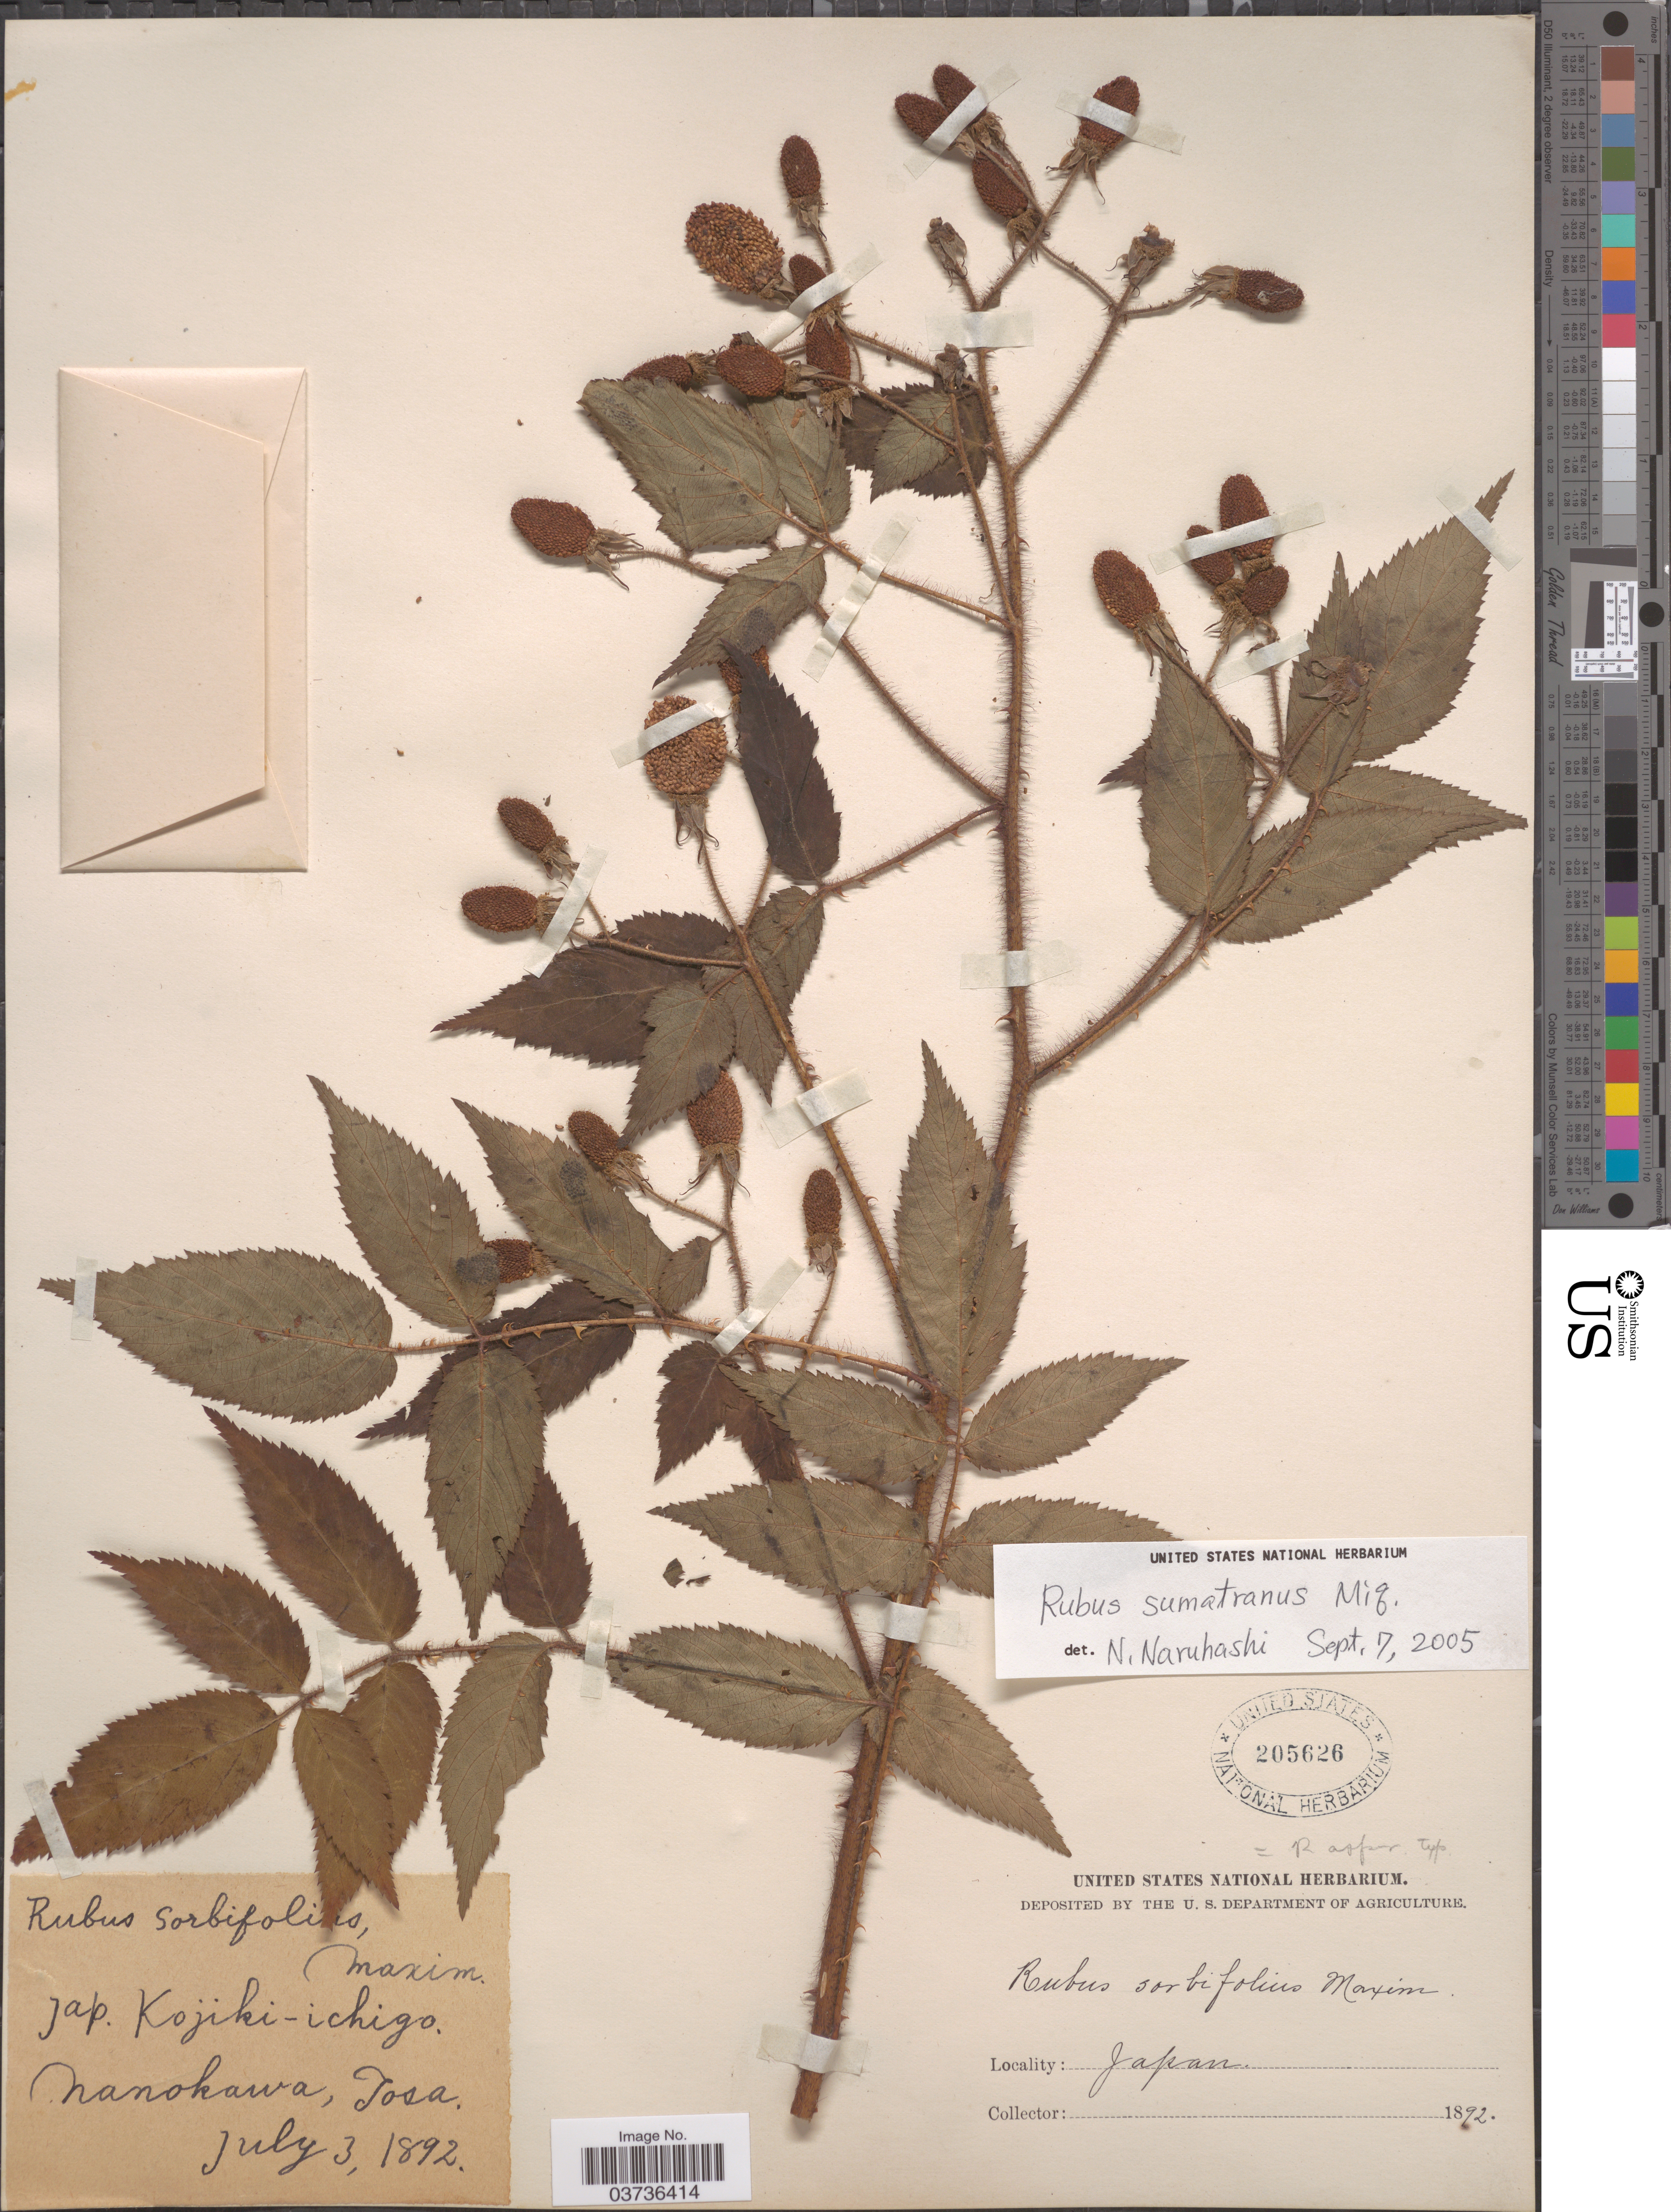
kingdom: Plantae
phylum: Tracheophyta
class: Magnoliopsida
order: Rosales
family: Rosaceae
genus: Rubus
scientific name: Rubus sumatranus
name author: Miq.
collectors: ex herb. United States National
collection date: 1892-07-03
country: Japan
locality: Nanokawa, Tosa.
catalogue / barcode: US 205626